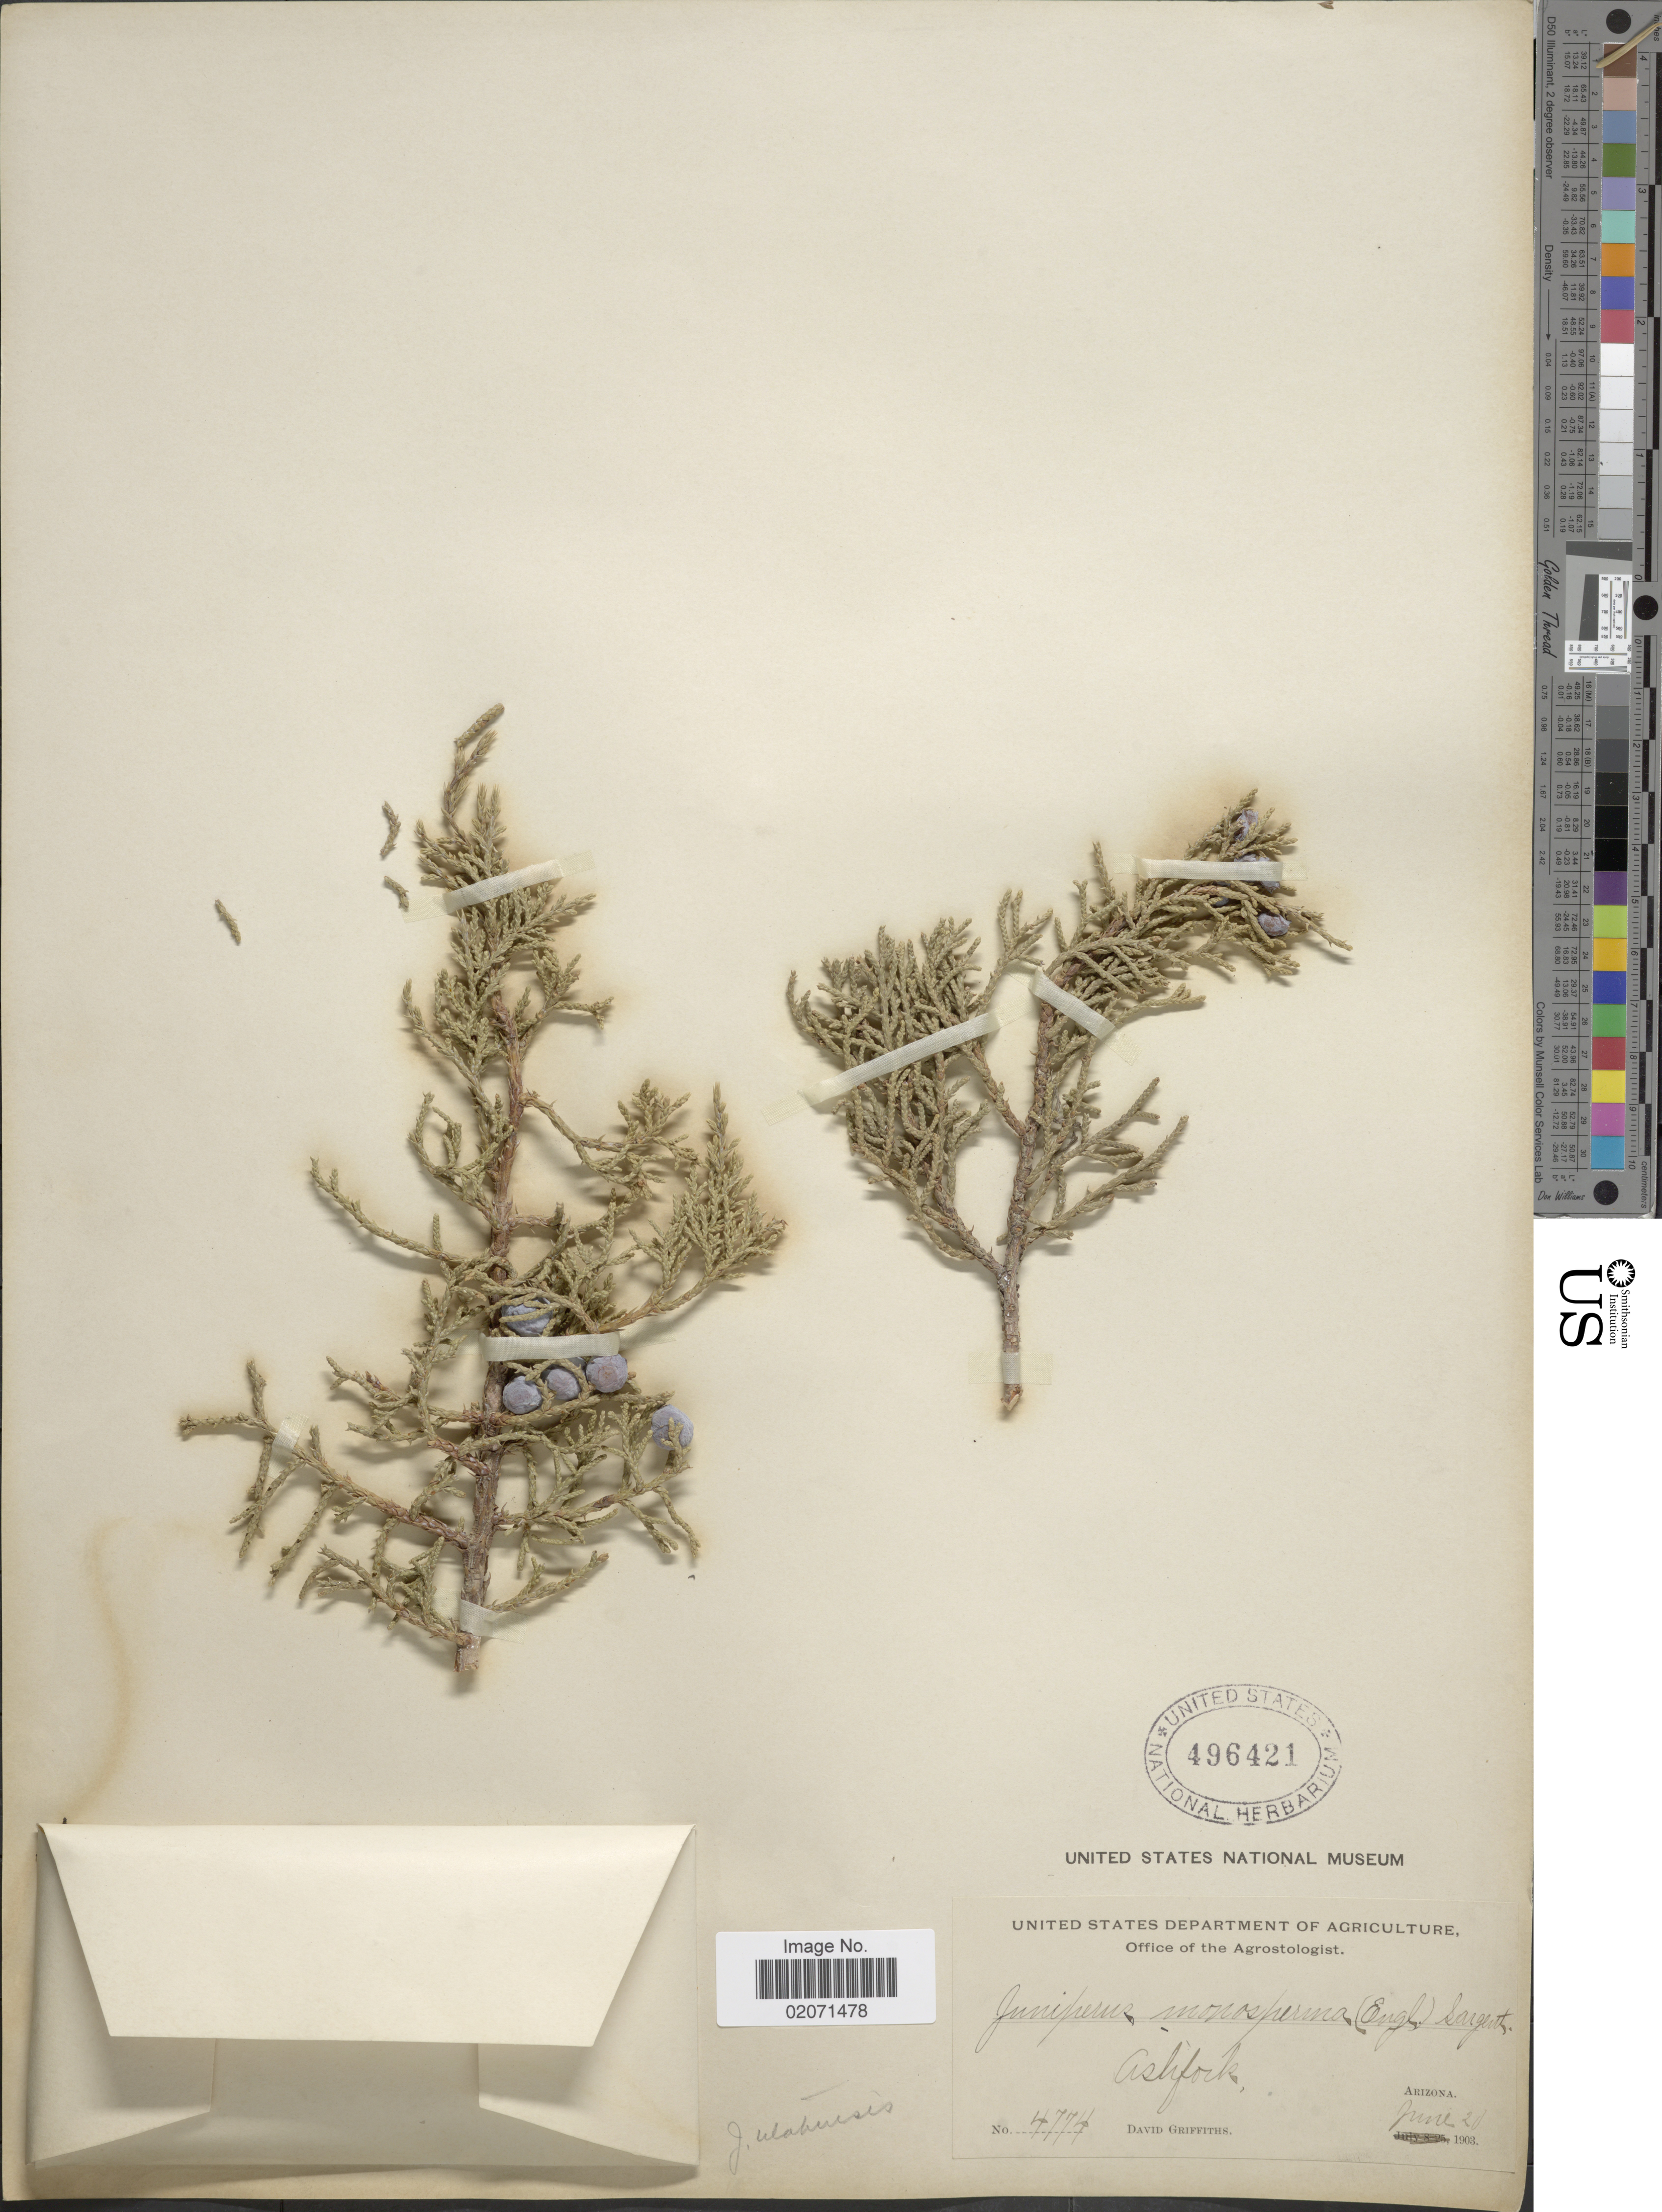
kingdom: Plantae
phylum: Tracheophyta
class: Pinopsida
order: Pinales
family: Cupressaceae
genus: Juniperus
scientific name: Juniperus osteosperma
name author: (Torr.) Little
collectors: D. Griffiths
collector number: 4774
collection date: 1903-06-20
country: United States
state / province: Arizona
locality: Ashfork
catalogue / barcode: US 496421